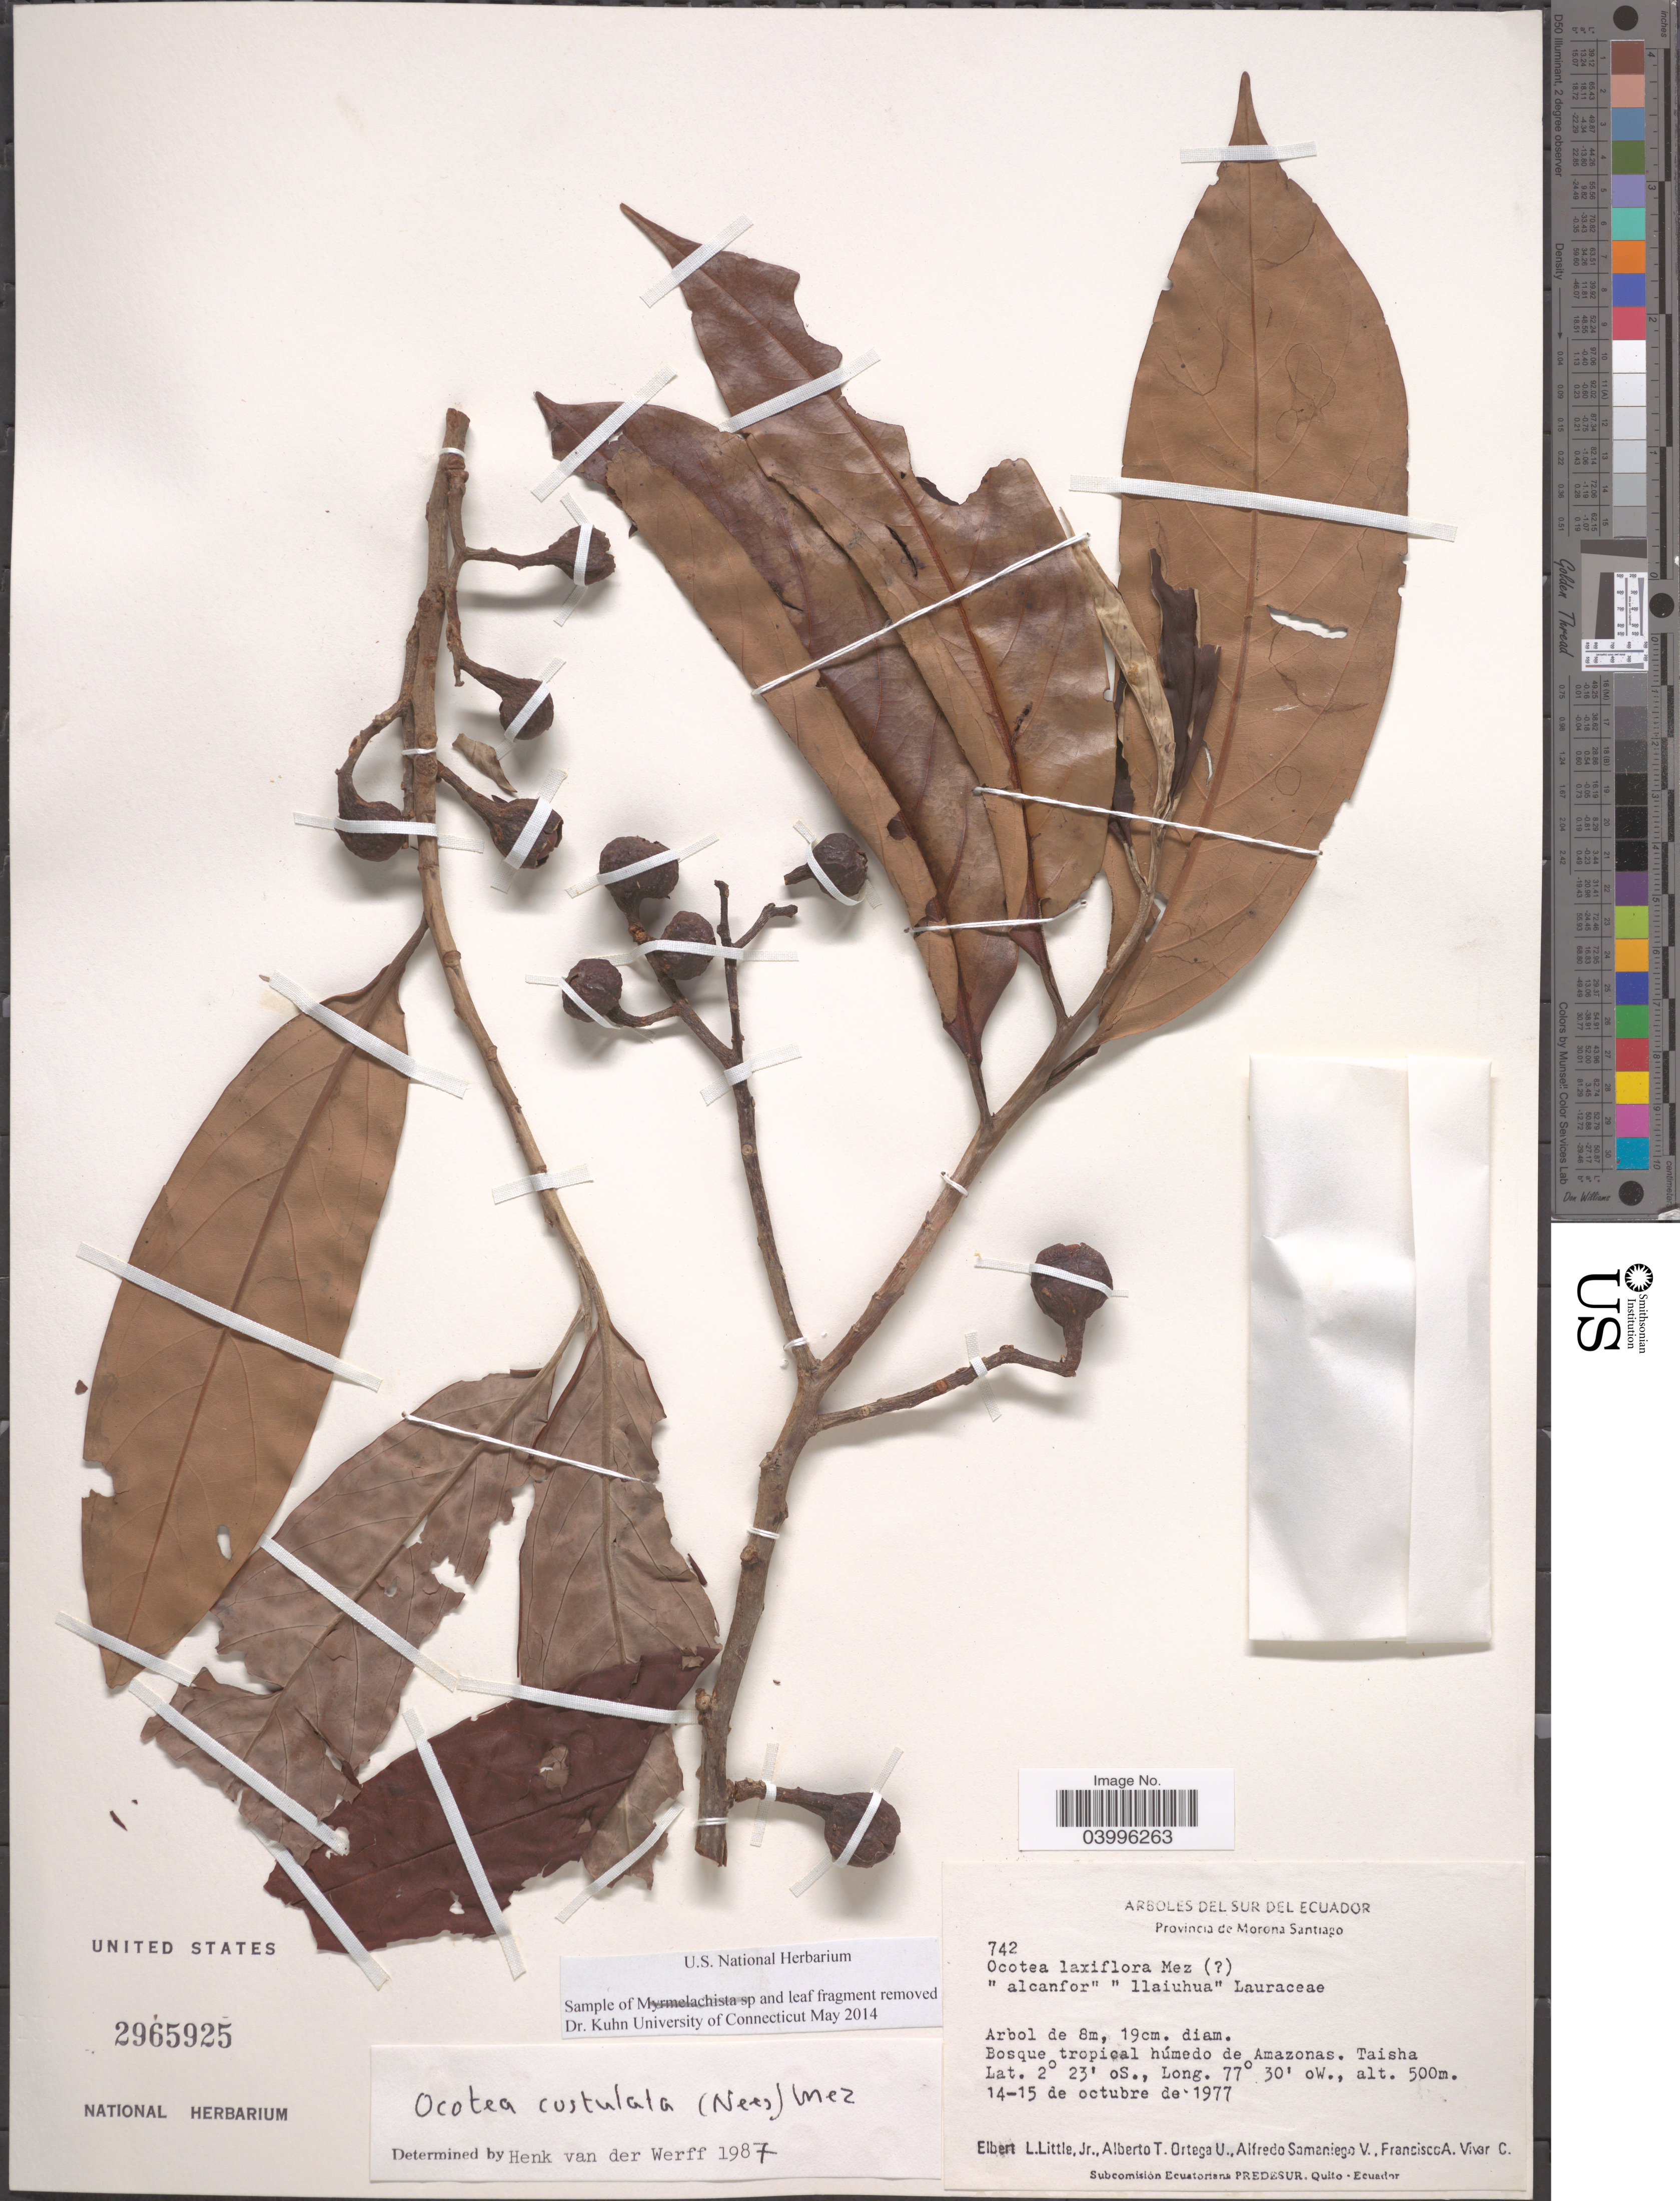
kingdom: Plantae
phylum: Tracheophyta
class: Magnoliopsida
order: Laurales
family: Lauraceae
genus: Ocotea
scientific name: Ocotea costulata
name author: (Nees) Mez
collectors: E. L. Little, A. T. Ortega U., A. Samaniego V. & F. A. Vivar C.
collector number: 742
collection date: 1977-10-14/1977-10-15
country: Ecuador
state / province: Morona-Santiago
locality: Bosque tropical húmedo de Amazonas. Taisha.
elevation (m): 500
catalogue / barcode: US 2965925